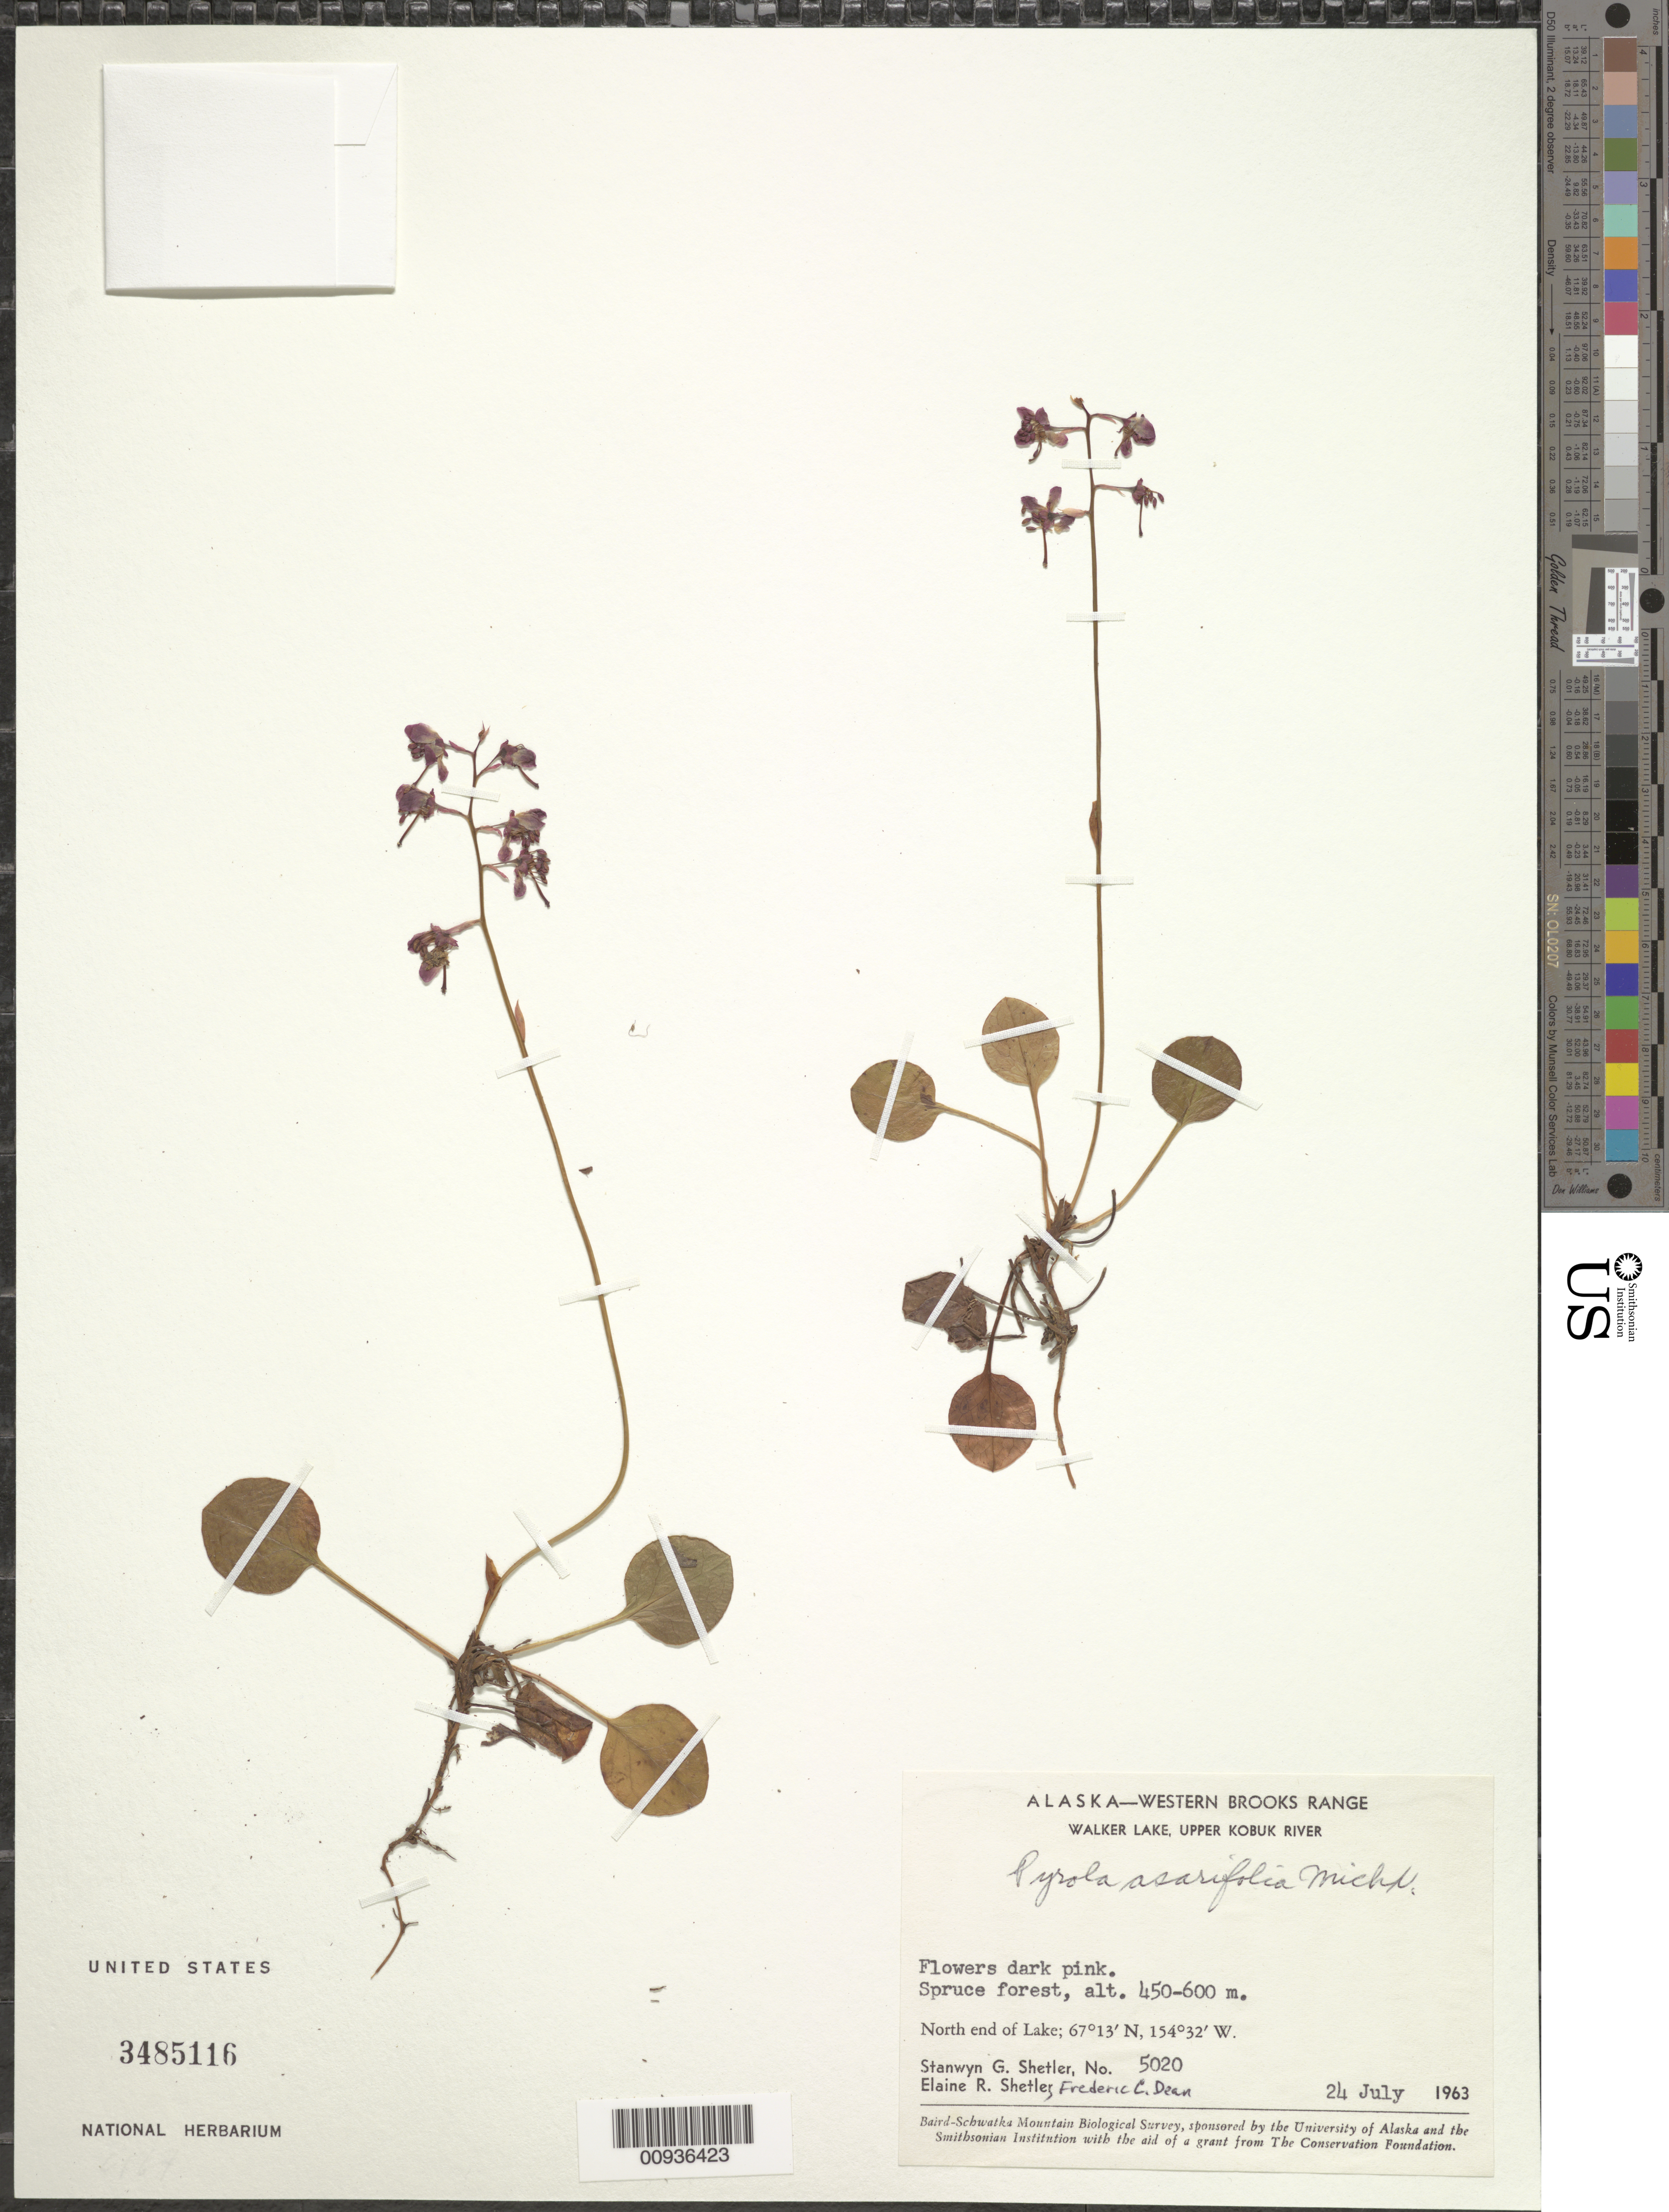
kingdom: Plantae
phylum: Tracheophyta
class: Magnoliopsida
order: Ericales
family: Ericaceae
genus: Pyrola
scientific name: Pyrola asarifolia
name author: Michx.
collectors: S. Shetler, E. R. Shetler & F. C. Dean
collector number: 5020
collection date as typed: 24 Jul 1963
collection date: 1963-07-24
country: United States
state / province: Alaska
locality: North end of Walker Lake. Western Brooks Range, Upper Kobuk River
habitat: Spruce forest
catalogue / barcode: US 3485116